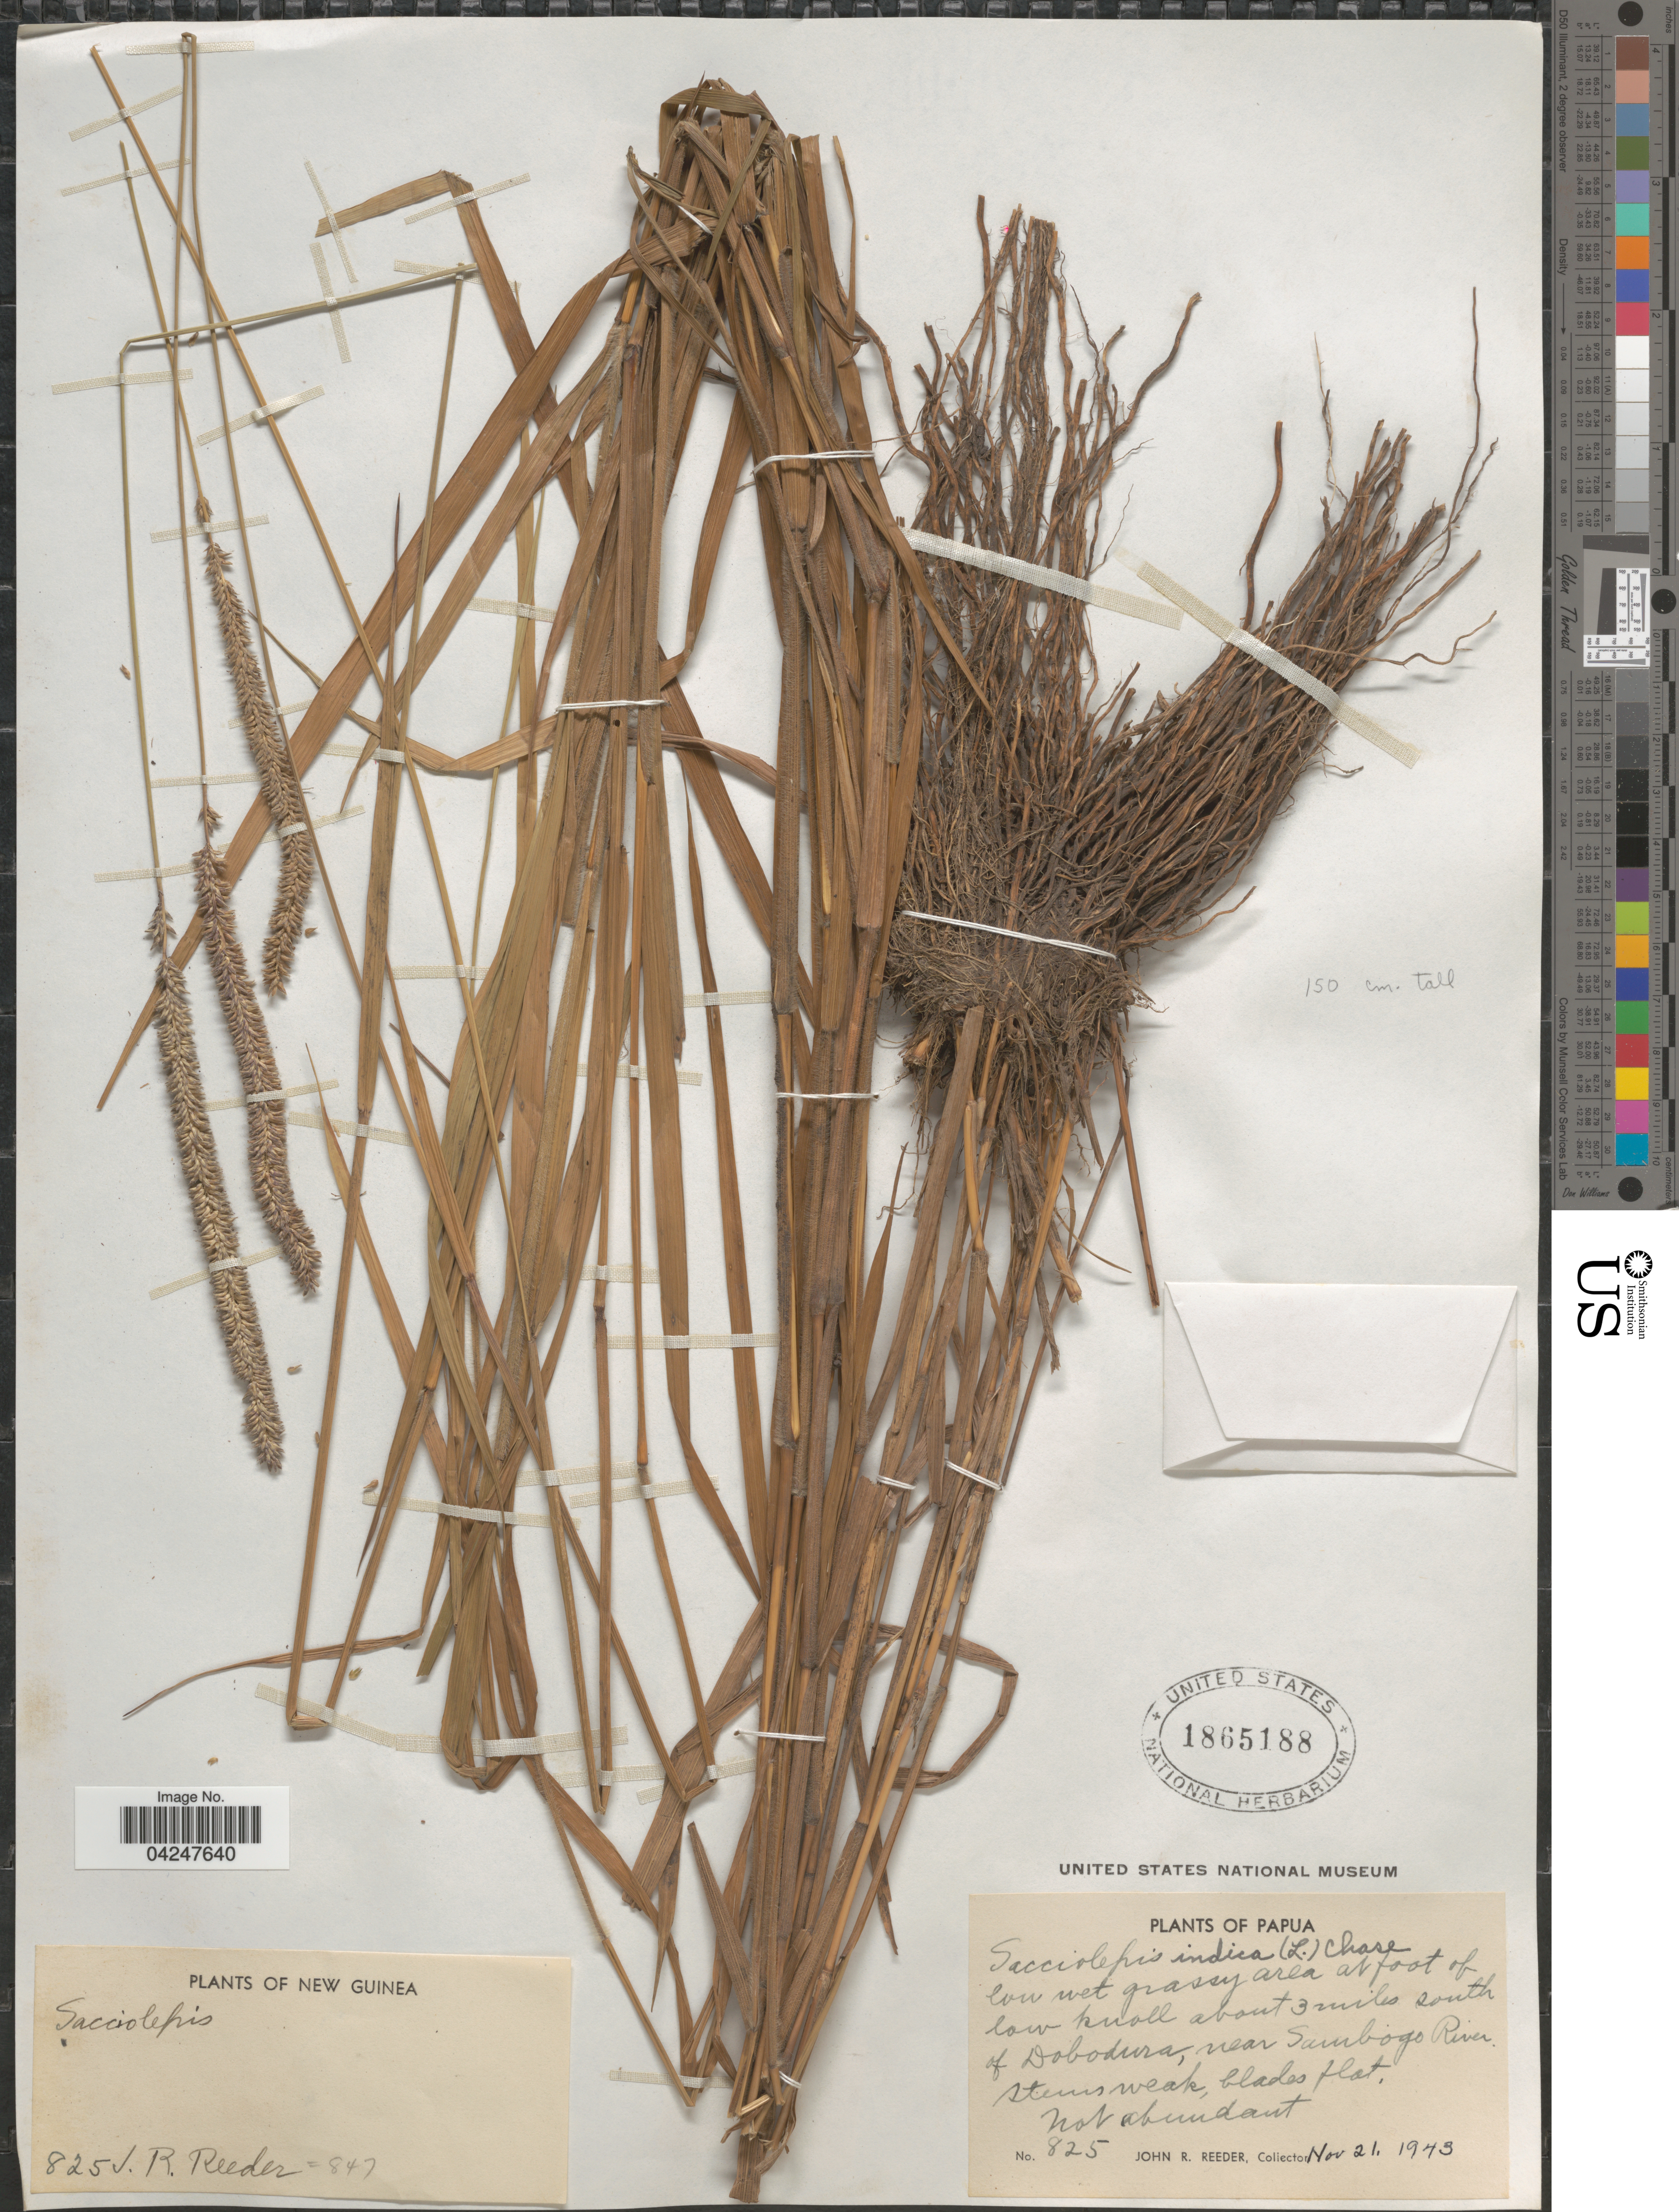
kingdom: Plantae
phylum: Tracheophyta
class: Liliopsida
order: Poales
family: Poaceae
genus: Sacciolepis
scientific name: Sacciolepis indica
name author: (L.) Chase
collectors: J. R. Reeder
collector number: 825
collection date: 1943-11-21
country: Papua New Guinea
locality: Papua. Low wet grassy area at foot of low knoll about 3 miles south of Dobodura near Sambogo River. New Guinea.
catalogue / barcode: US 1865188